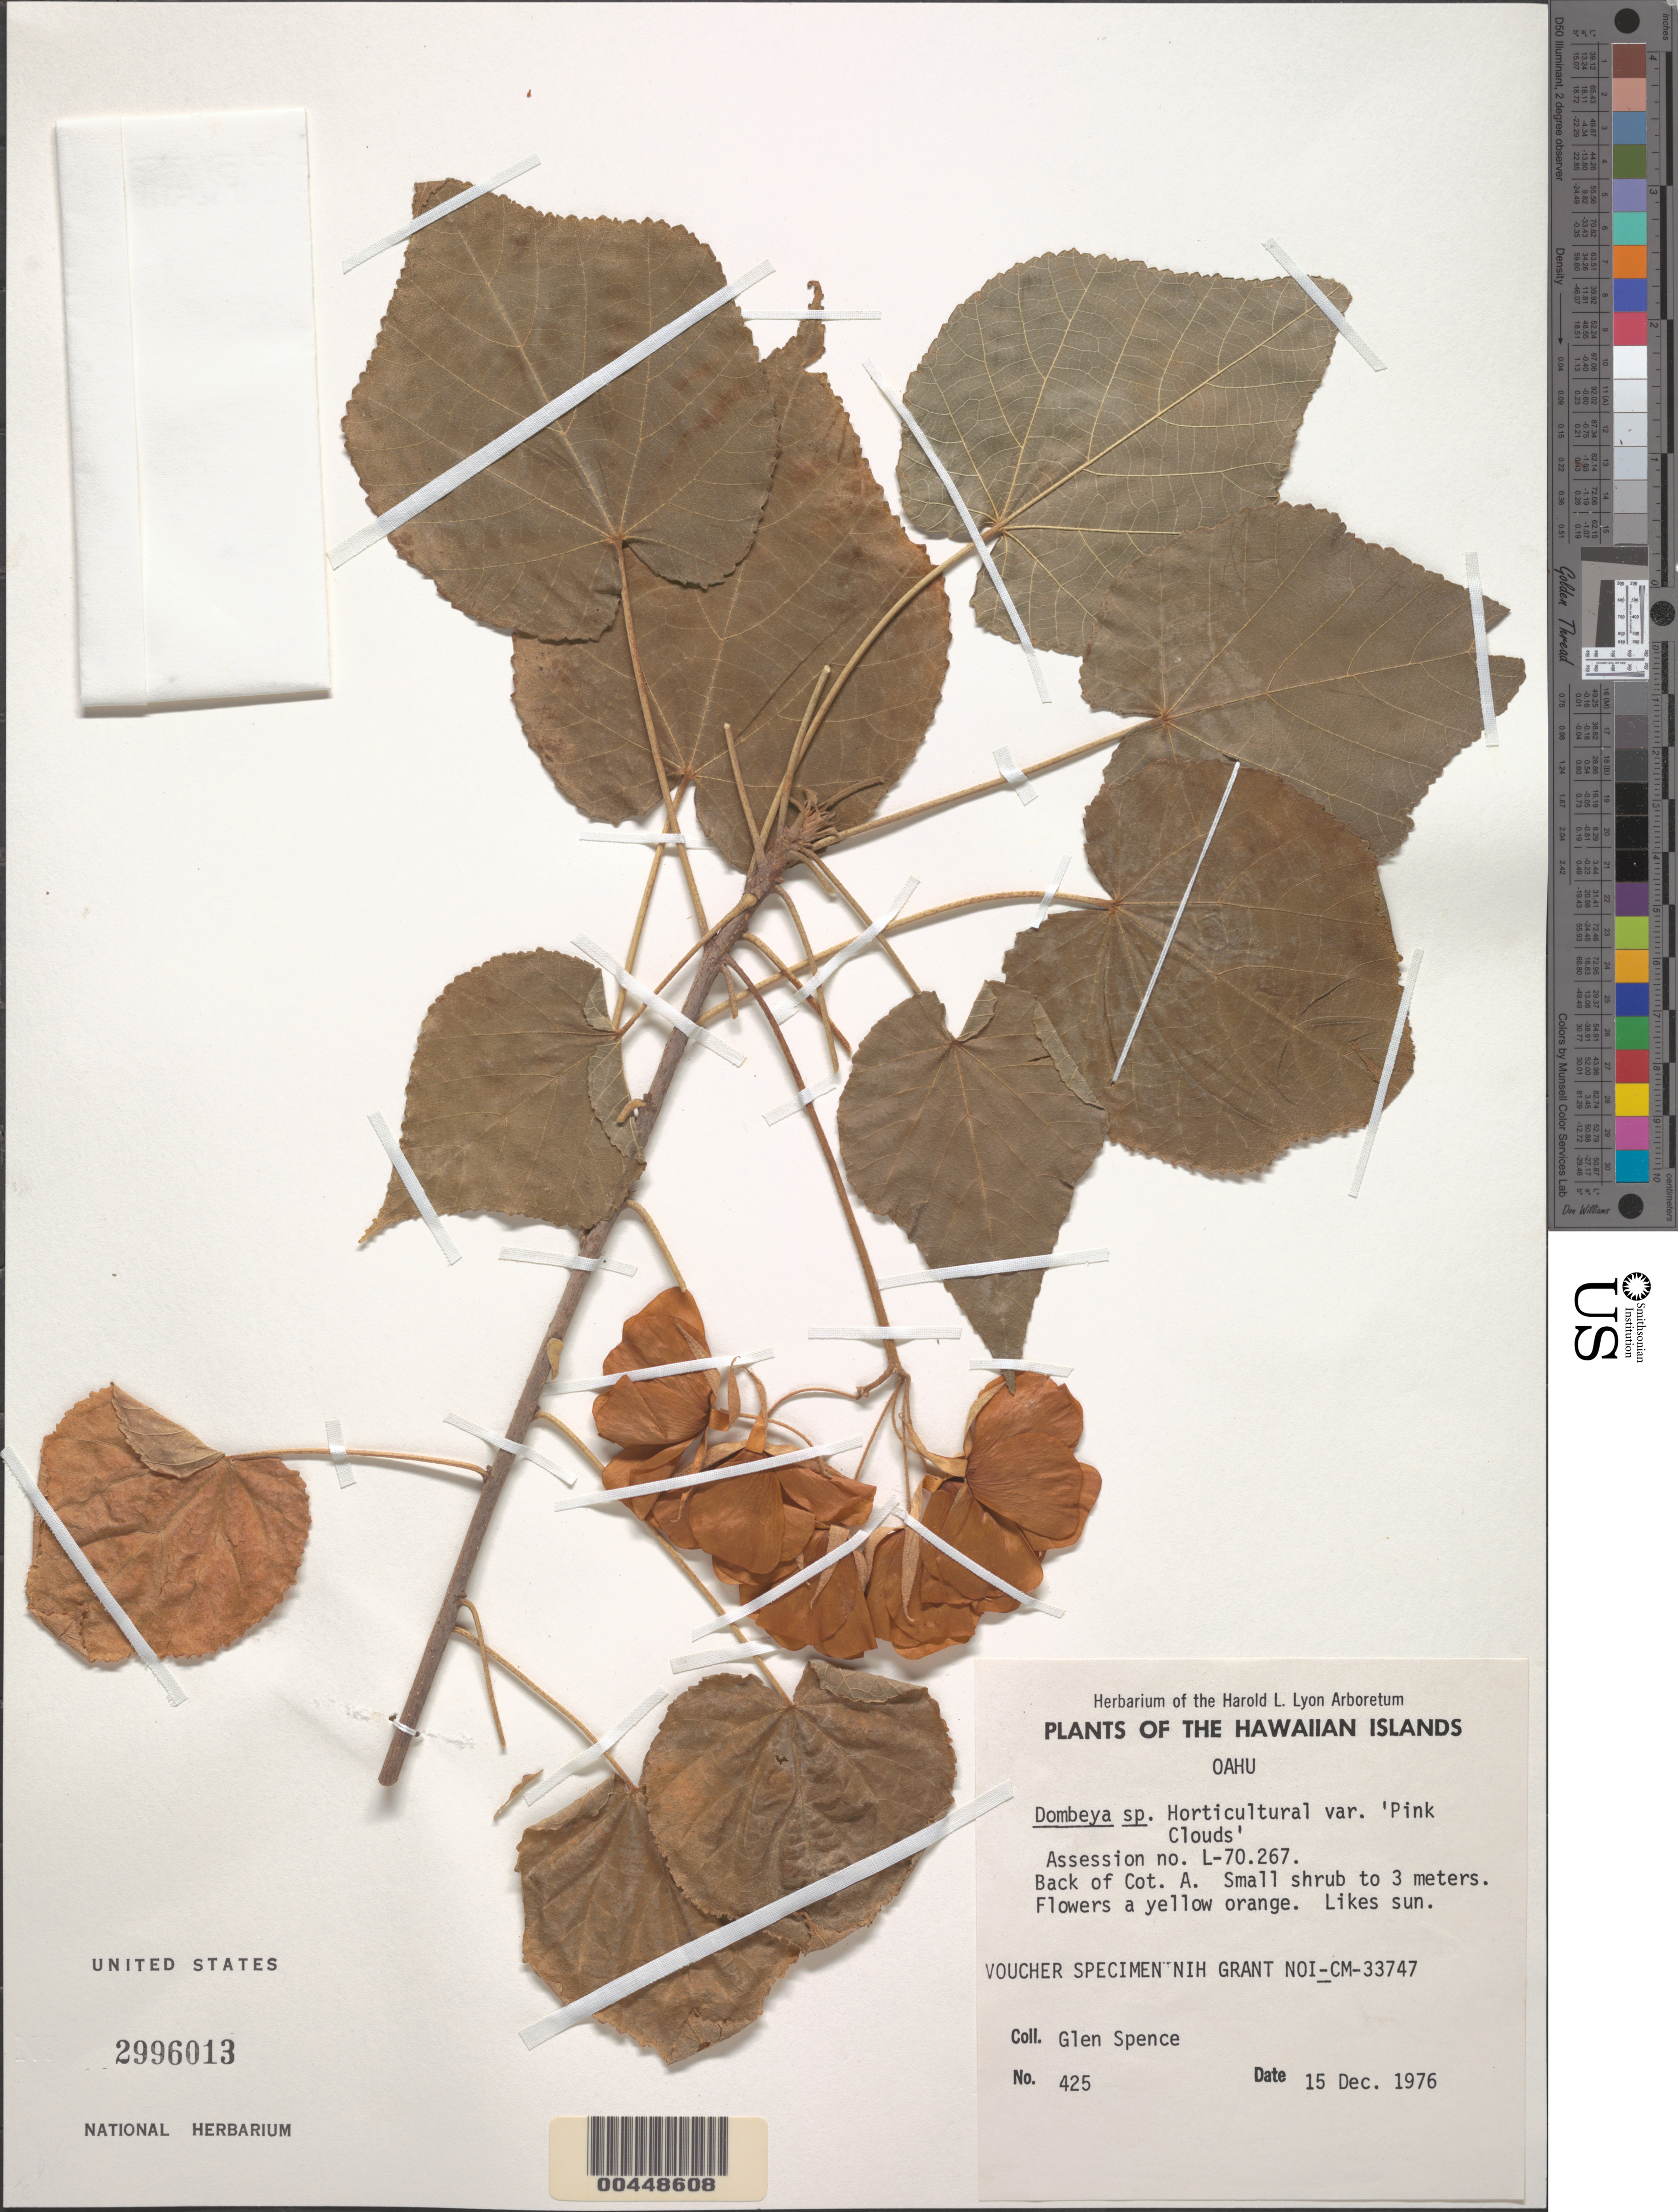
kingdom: Plantae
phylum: Tracheophyta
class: Magnoliopsida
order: Malvales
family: Malvaceae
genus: Dombeya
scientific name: Dombeya sp.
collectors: G. Spence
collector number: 425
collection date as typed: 15 Dec 1976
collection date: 1976-12-15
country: United States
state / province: Hawaii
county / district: Honolulu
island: Oahu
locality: H.L. Lyon Arboretum, back of Cottage A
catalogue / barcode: US 2996013